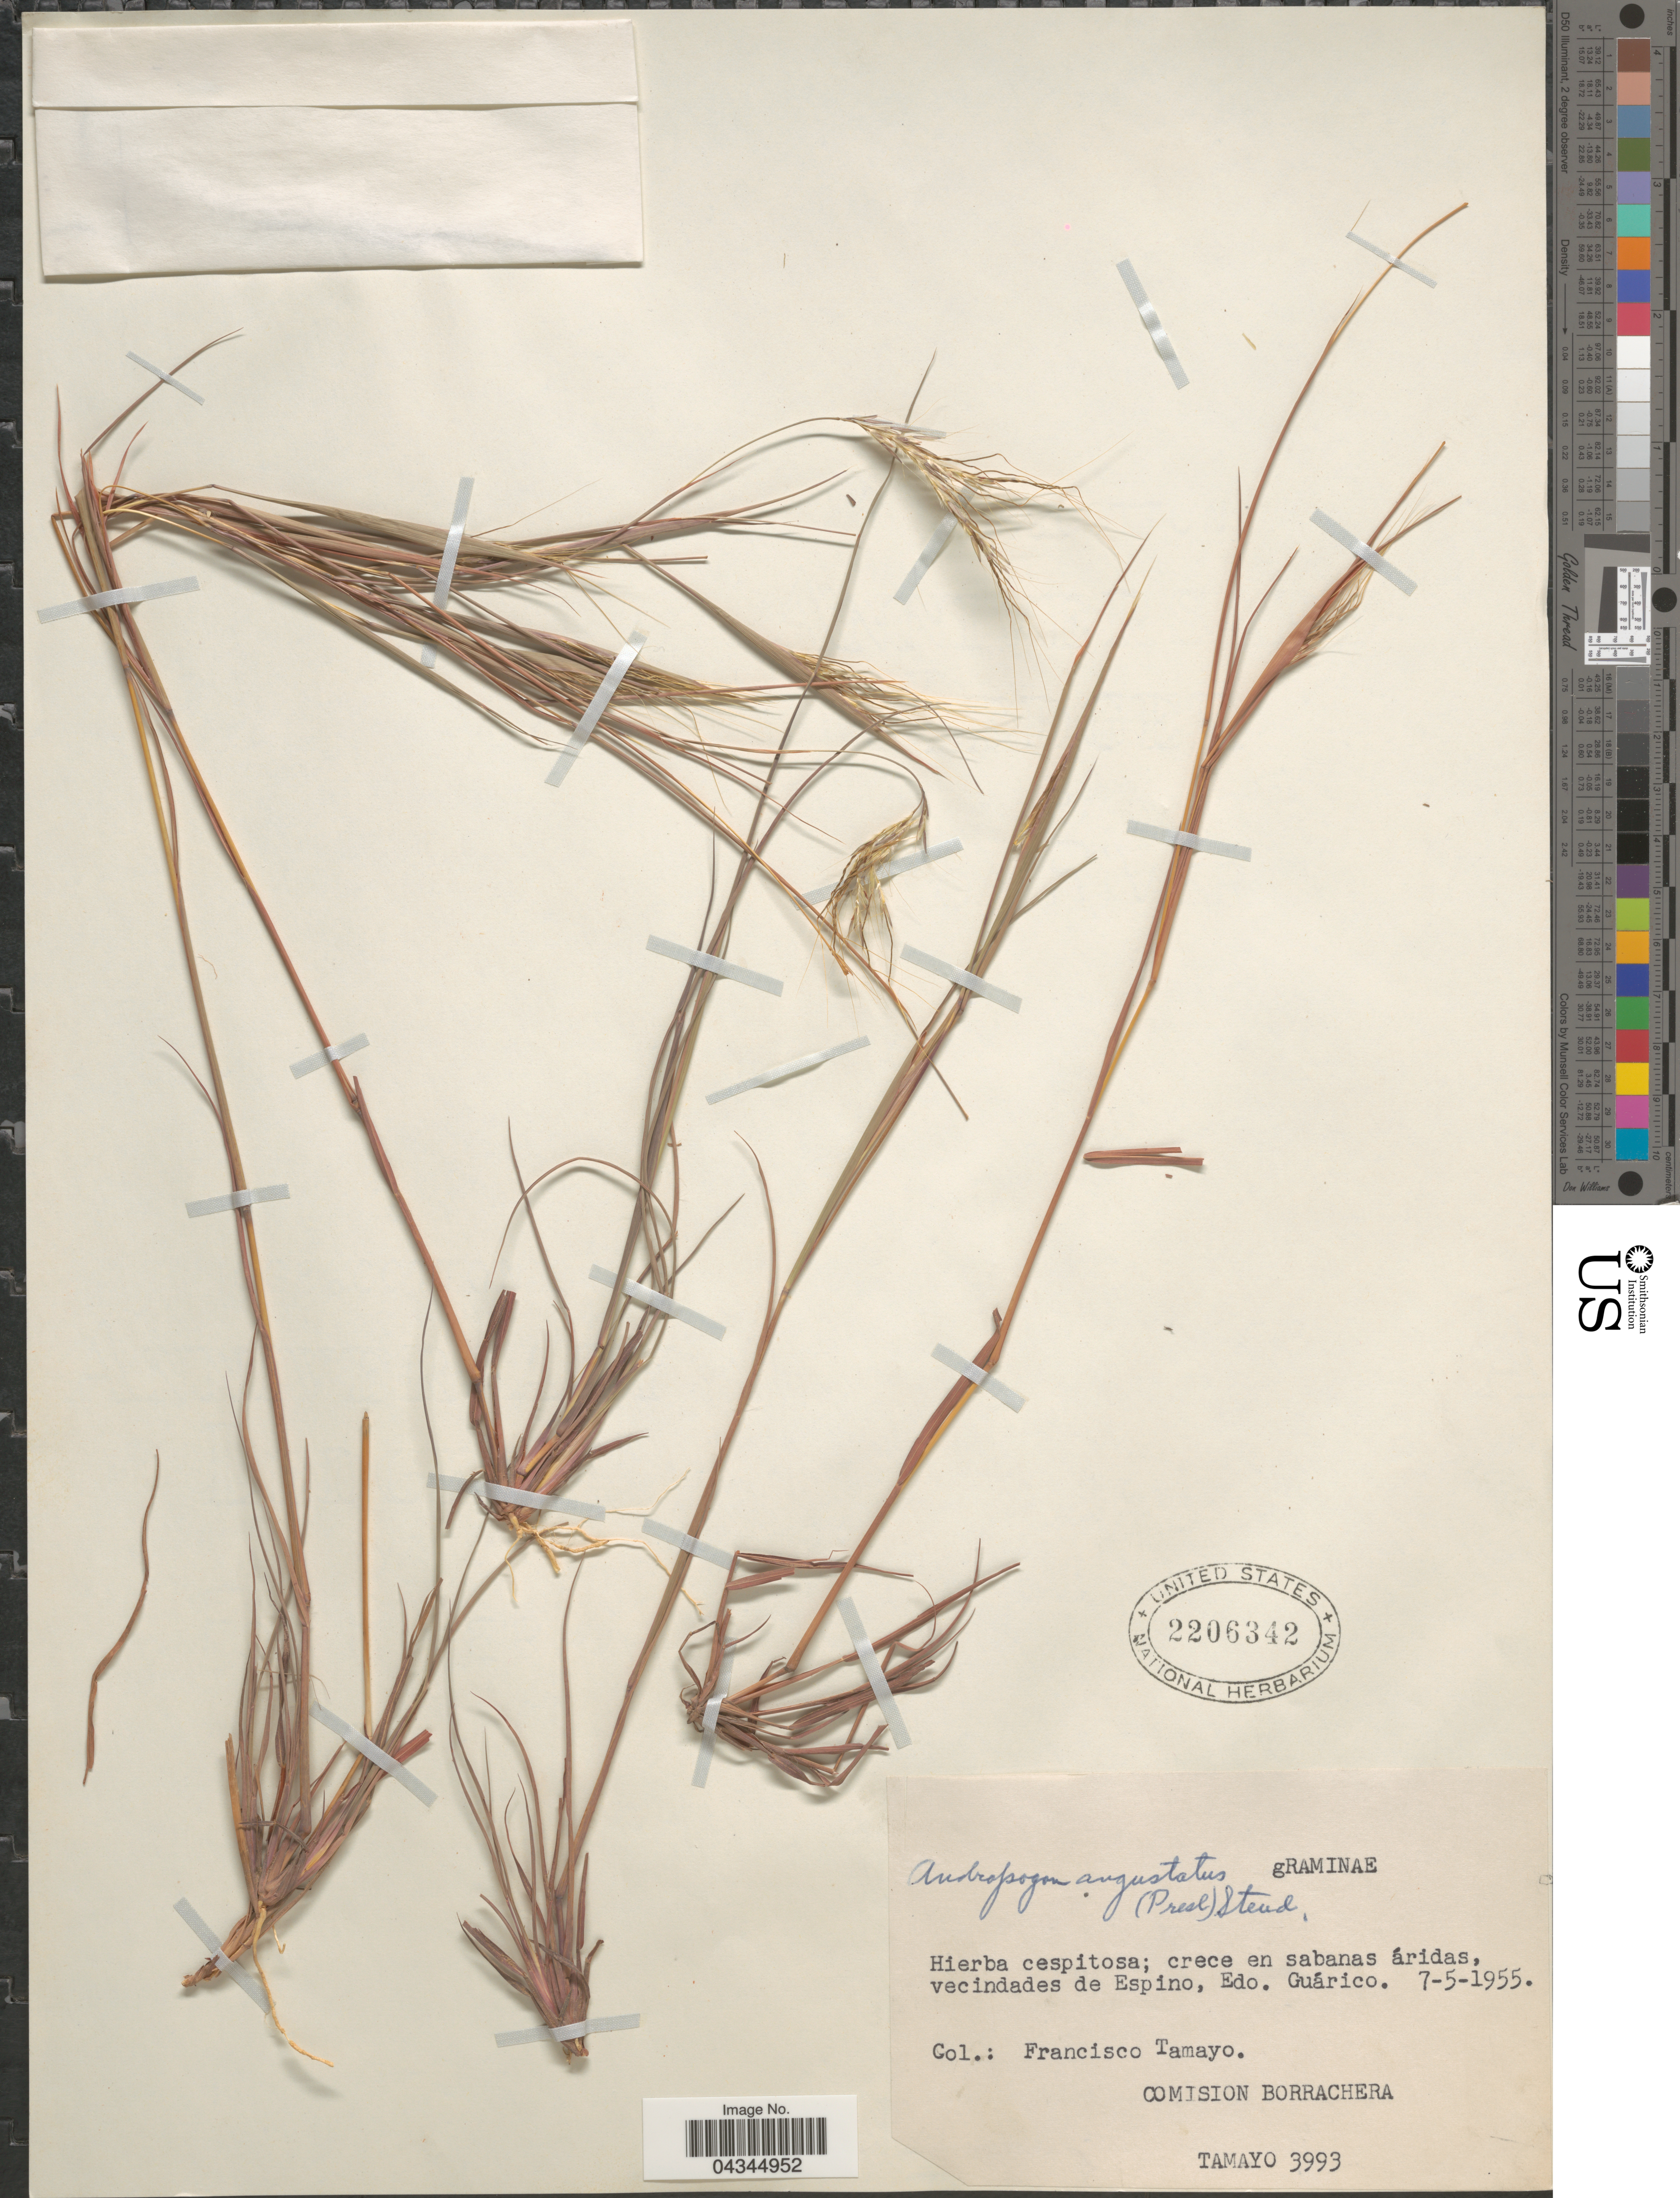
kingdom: Plantae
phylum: Tracheophyta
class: Liliopsida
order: Poales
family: Poaceae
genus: Andropogon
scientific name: Andropogon angustatus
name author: (J. Presl) Steud.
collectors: F. Tamayo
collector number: Tamayo3993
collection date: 1955-05-07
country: Venezuela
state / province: Guarico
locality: Vecindades de Espino.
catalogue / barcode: US 2206342